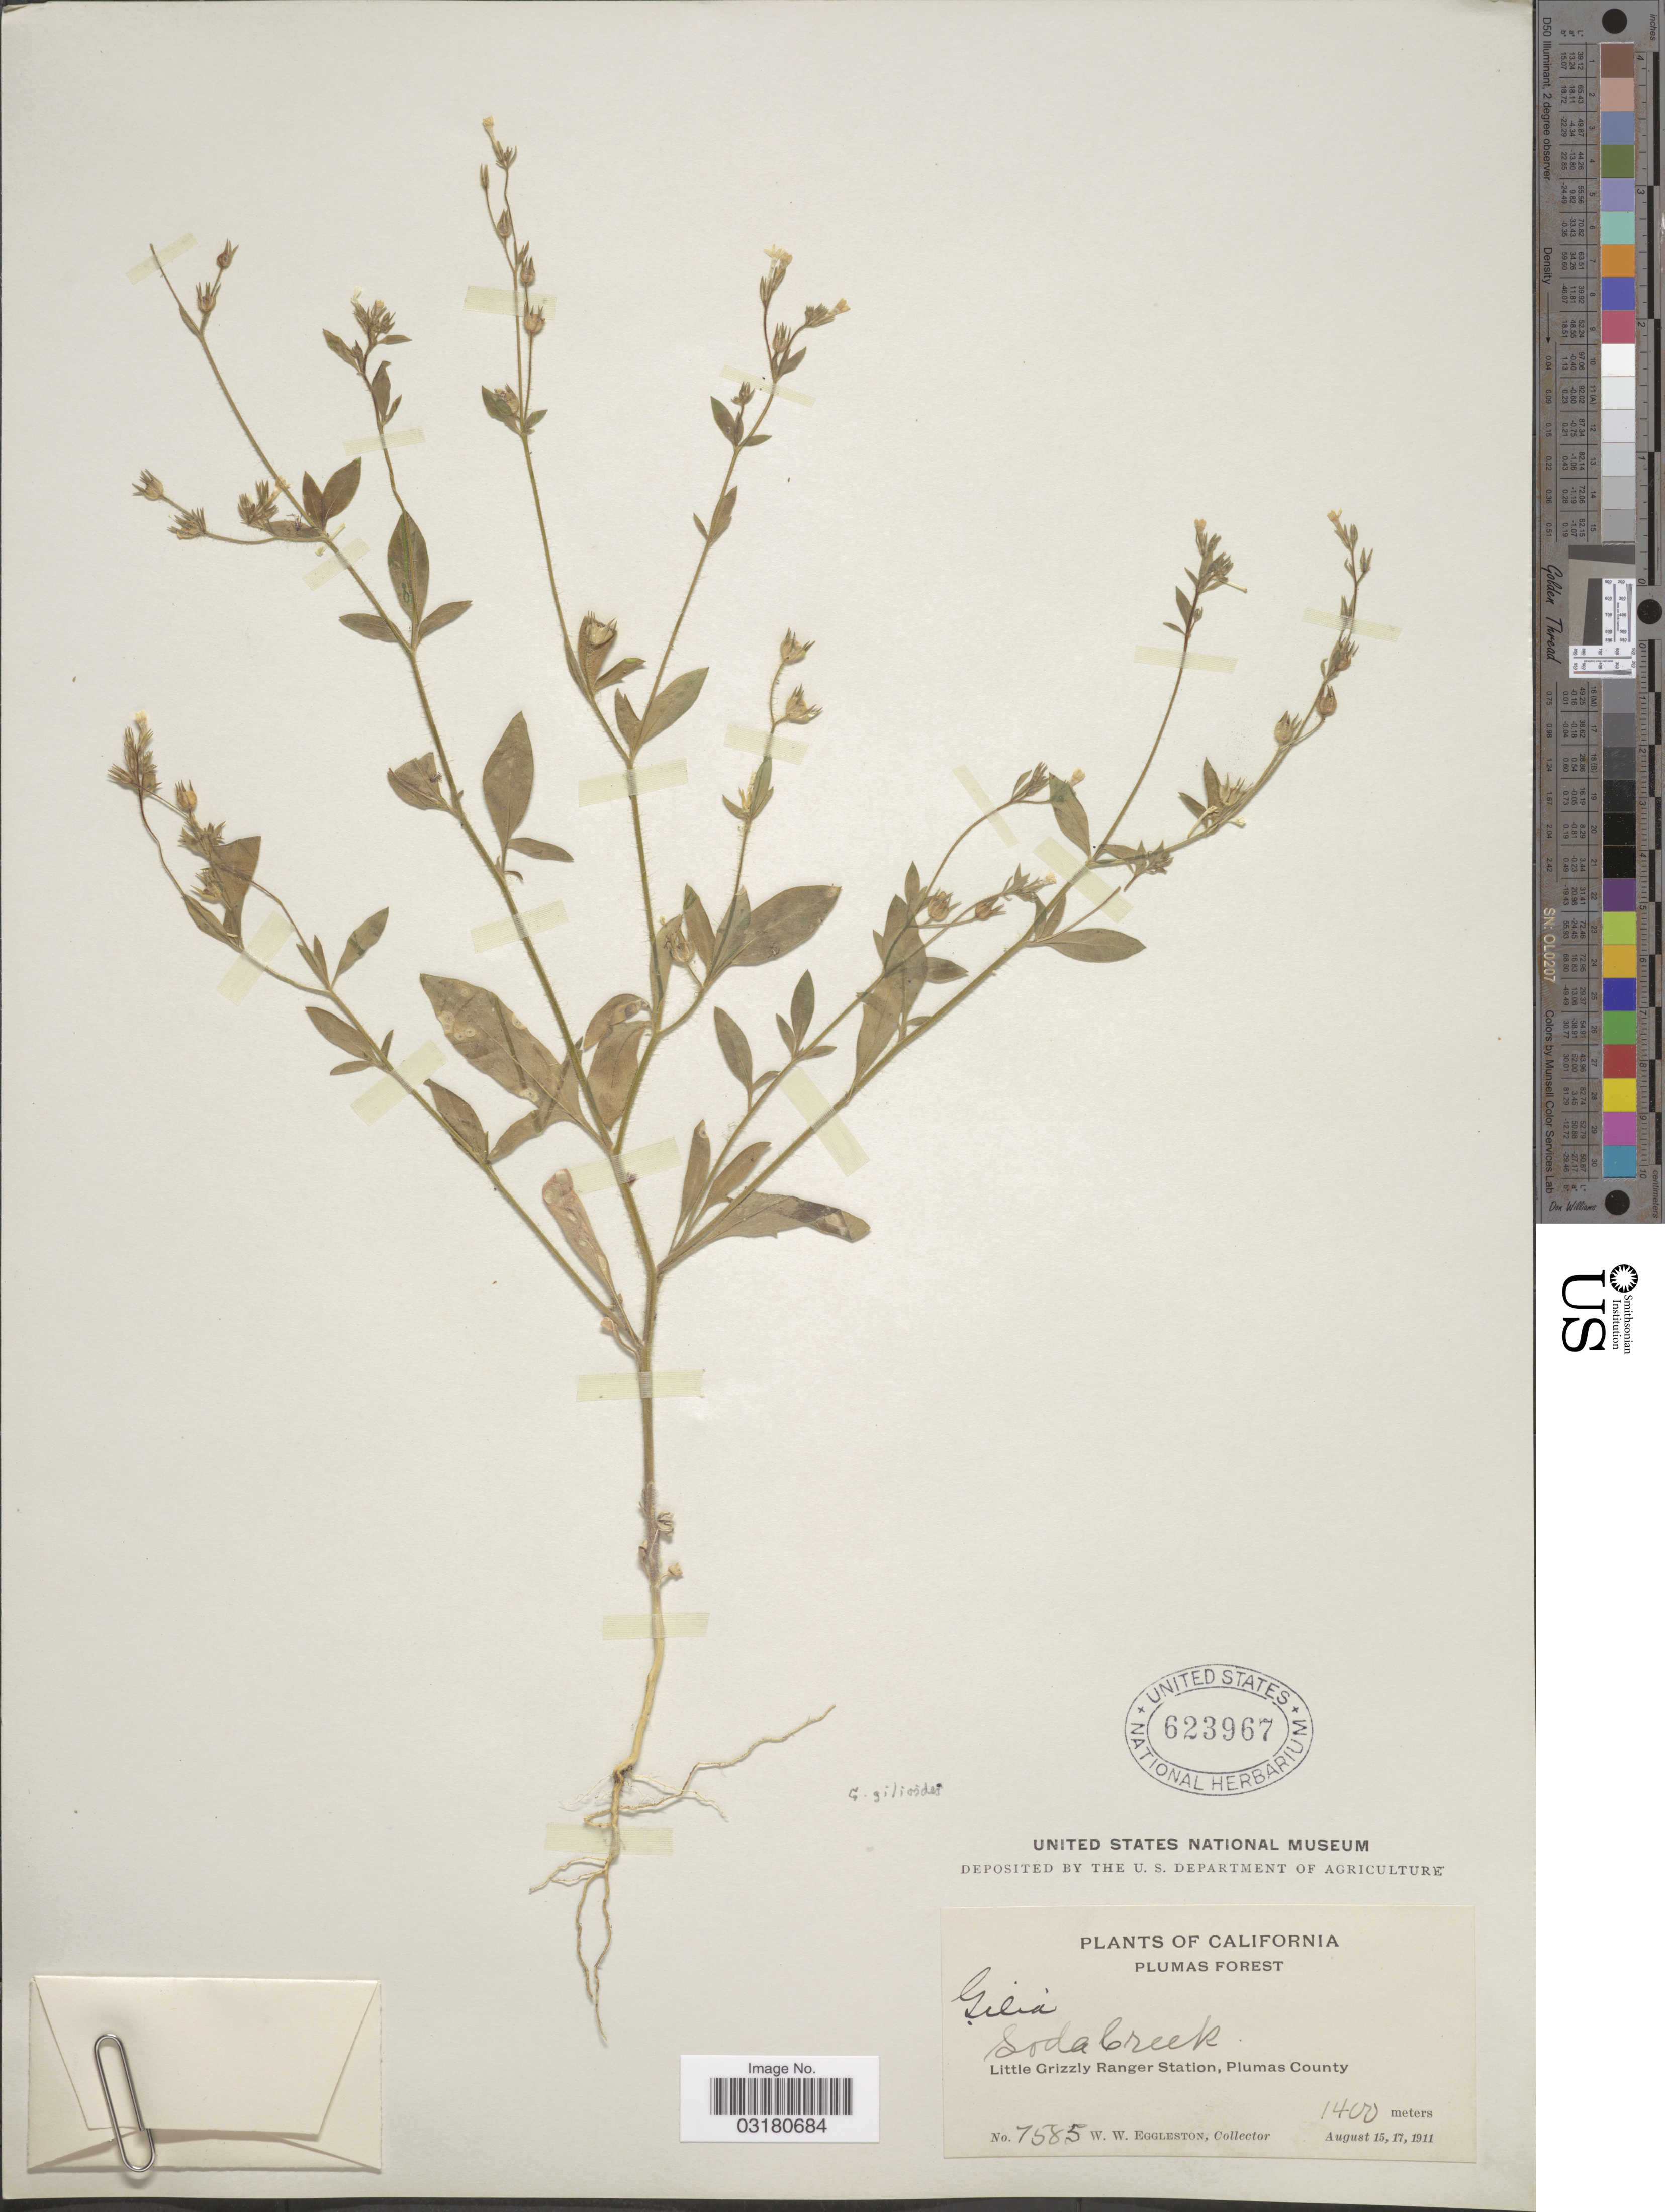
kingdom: Plantae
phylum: Tracheophyta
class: Magnoliopsida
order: Ericales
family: Polemoniaceae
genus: Allophyllum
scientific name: Allophyllum integrifolium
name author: (Brand) A.D. Grant & V.E. Grant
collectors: W. W. Eggleston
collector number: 7585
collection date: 1911-08-15/1911-08-17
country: United States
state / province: California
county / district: Plumas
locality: Plumas Forest. Soda Creek. Little Grizzly Ranger Station, Plumas County.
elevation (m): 1400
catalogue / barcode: US 623967